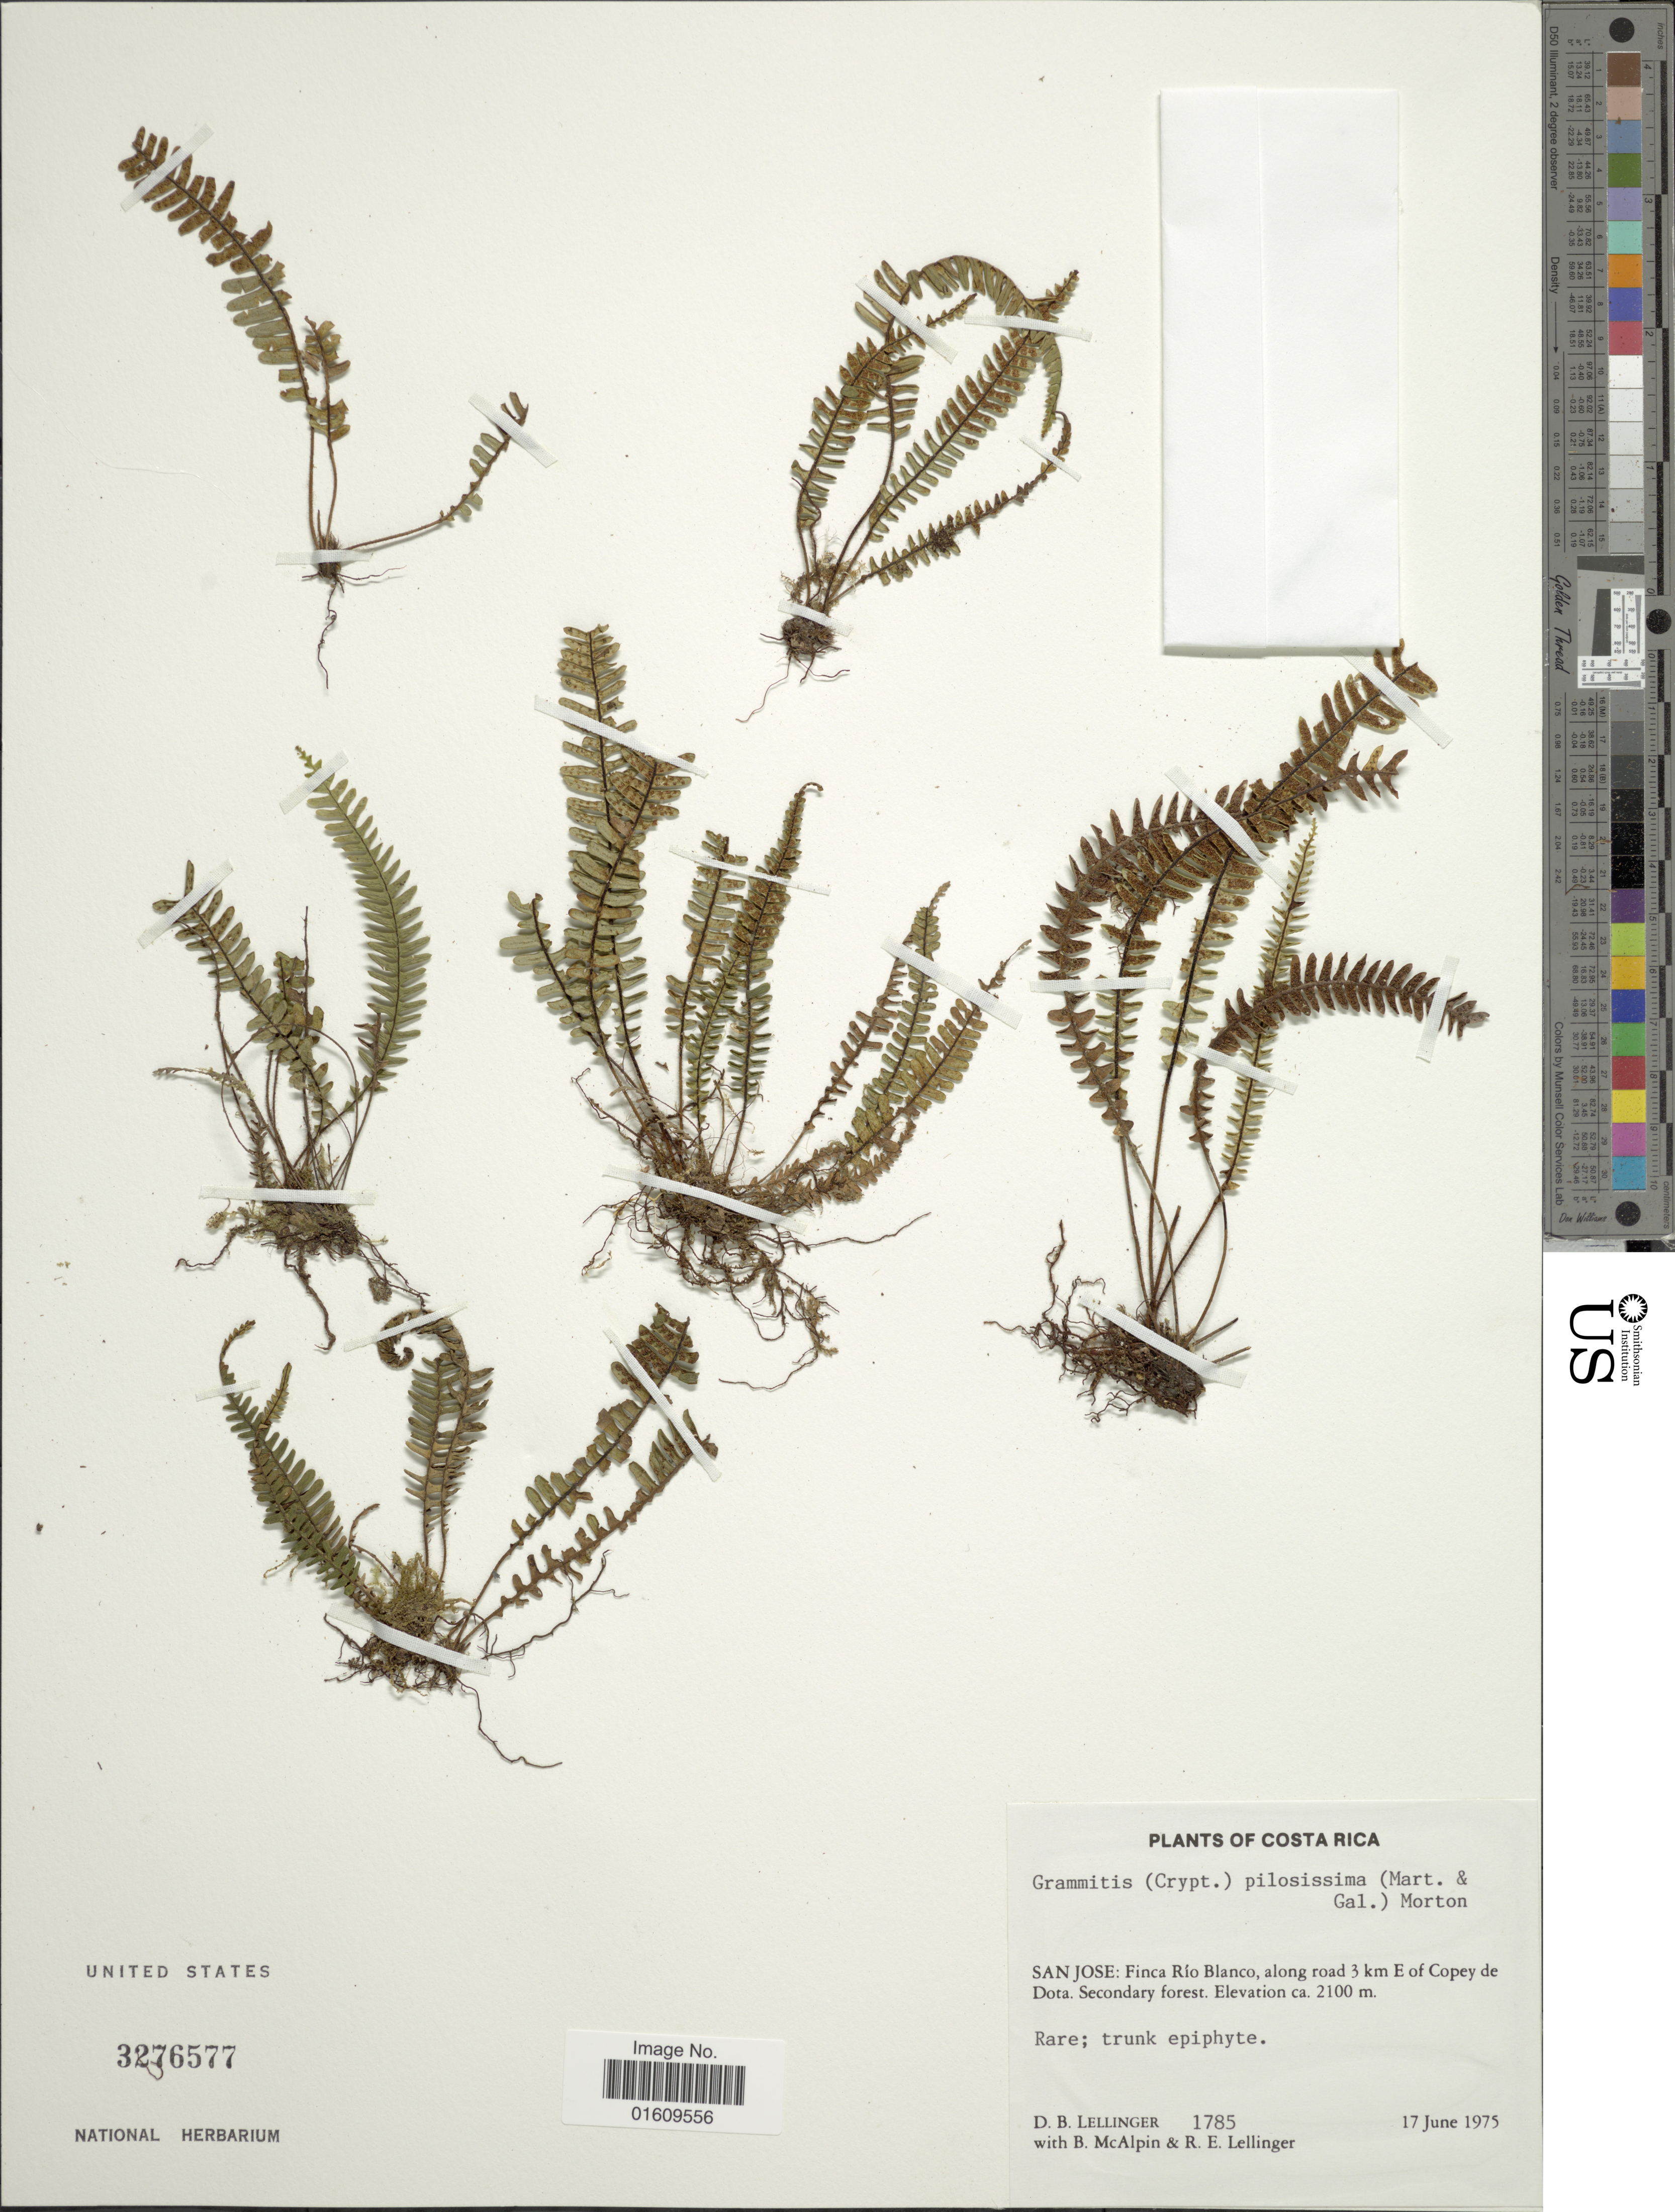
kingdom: Plantae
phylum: Tracheophyta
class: Polypodiopsida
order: Polypodiales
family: Polypodiaceae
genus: Melpomene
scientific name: Melpomene pilosissima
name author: (M. Martens & Galeotti) A.R. Sm. & R.C. Moran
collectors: D. B. Lellinger, B. McAlpin & R. E. Lellinger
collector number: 1785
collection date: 1975-06-17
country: Costa Rica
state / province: San José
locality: Finca Rio Blancom, along road 3 km E of Copey de Dota.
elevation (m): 2100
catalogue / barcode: US 3276577